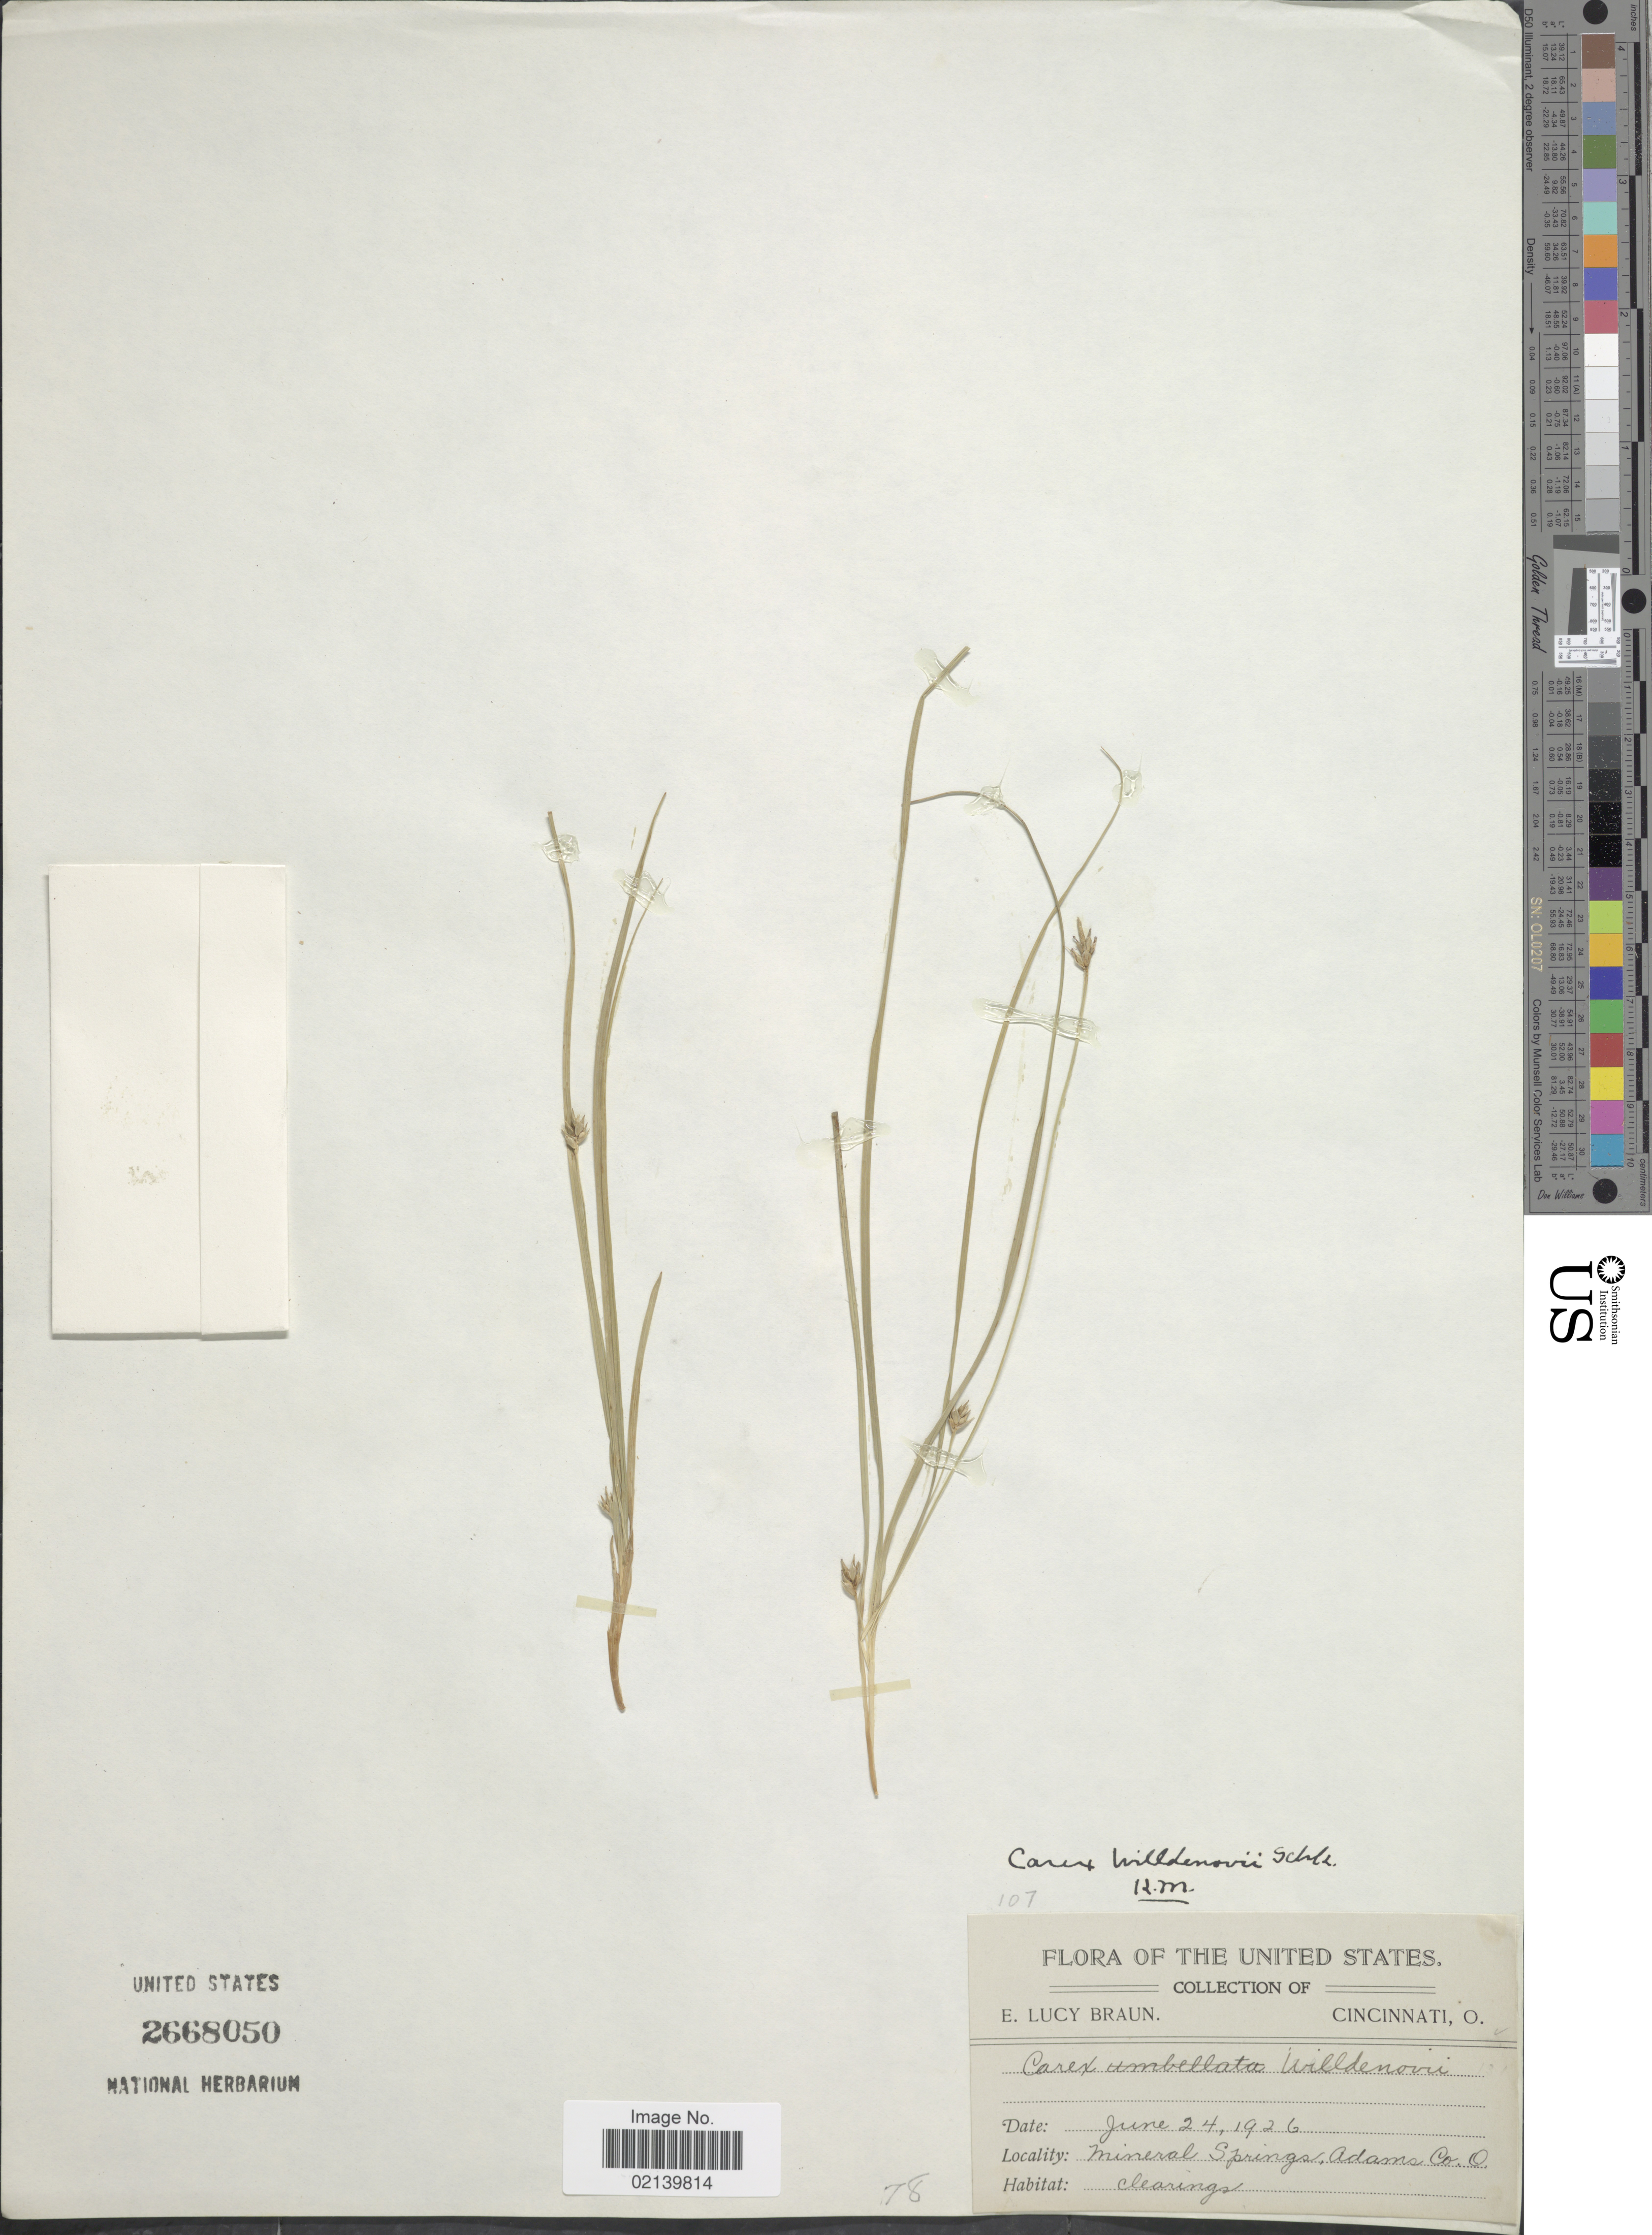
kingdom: Plantae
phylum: Tracheophyta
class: Liliopsida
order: Poales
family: Cyperaceae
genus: Carex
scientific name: Carex willdenowii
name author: Willd.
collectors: E. L. Braun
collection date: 1926-06-24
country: United States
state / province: Ohio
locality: Mineral Springs, Adams Co. O.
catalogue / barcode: US 2668050